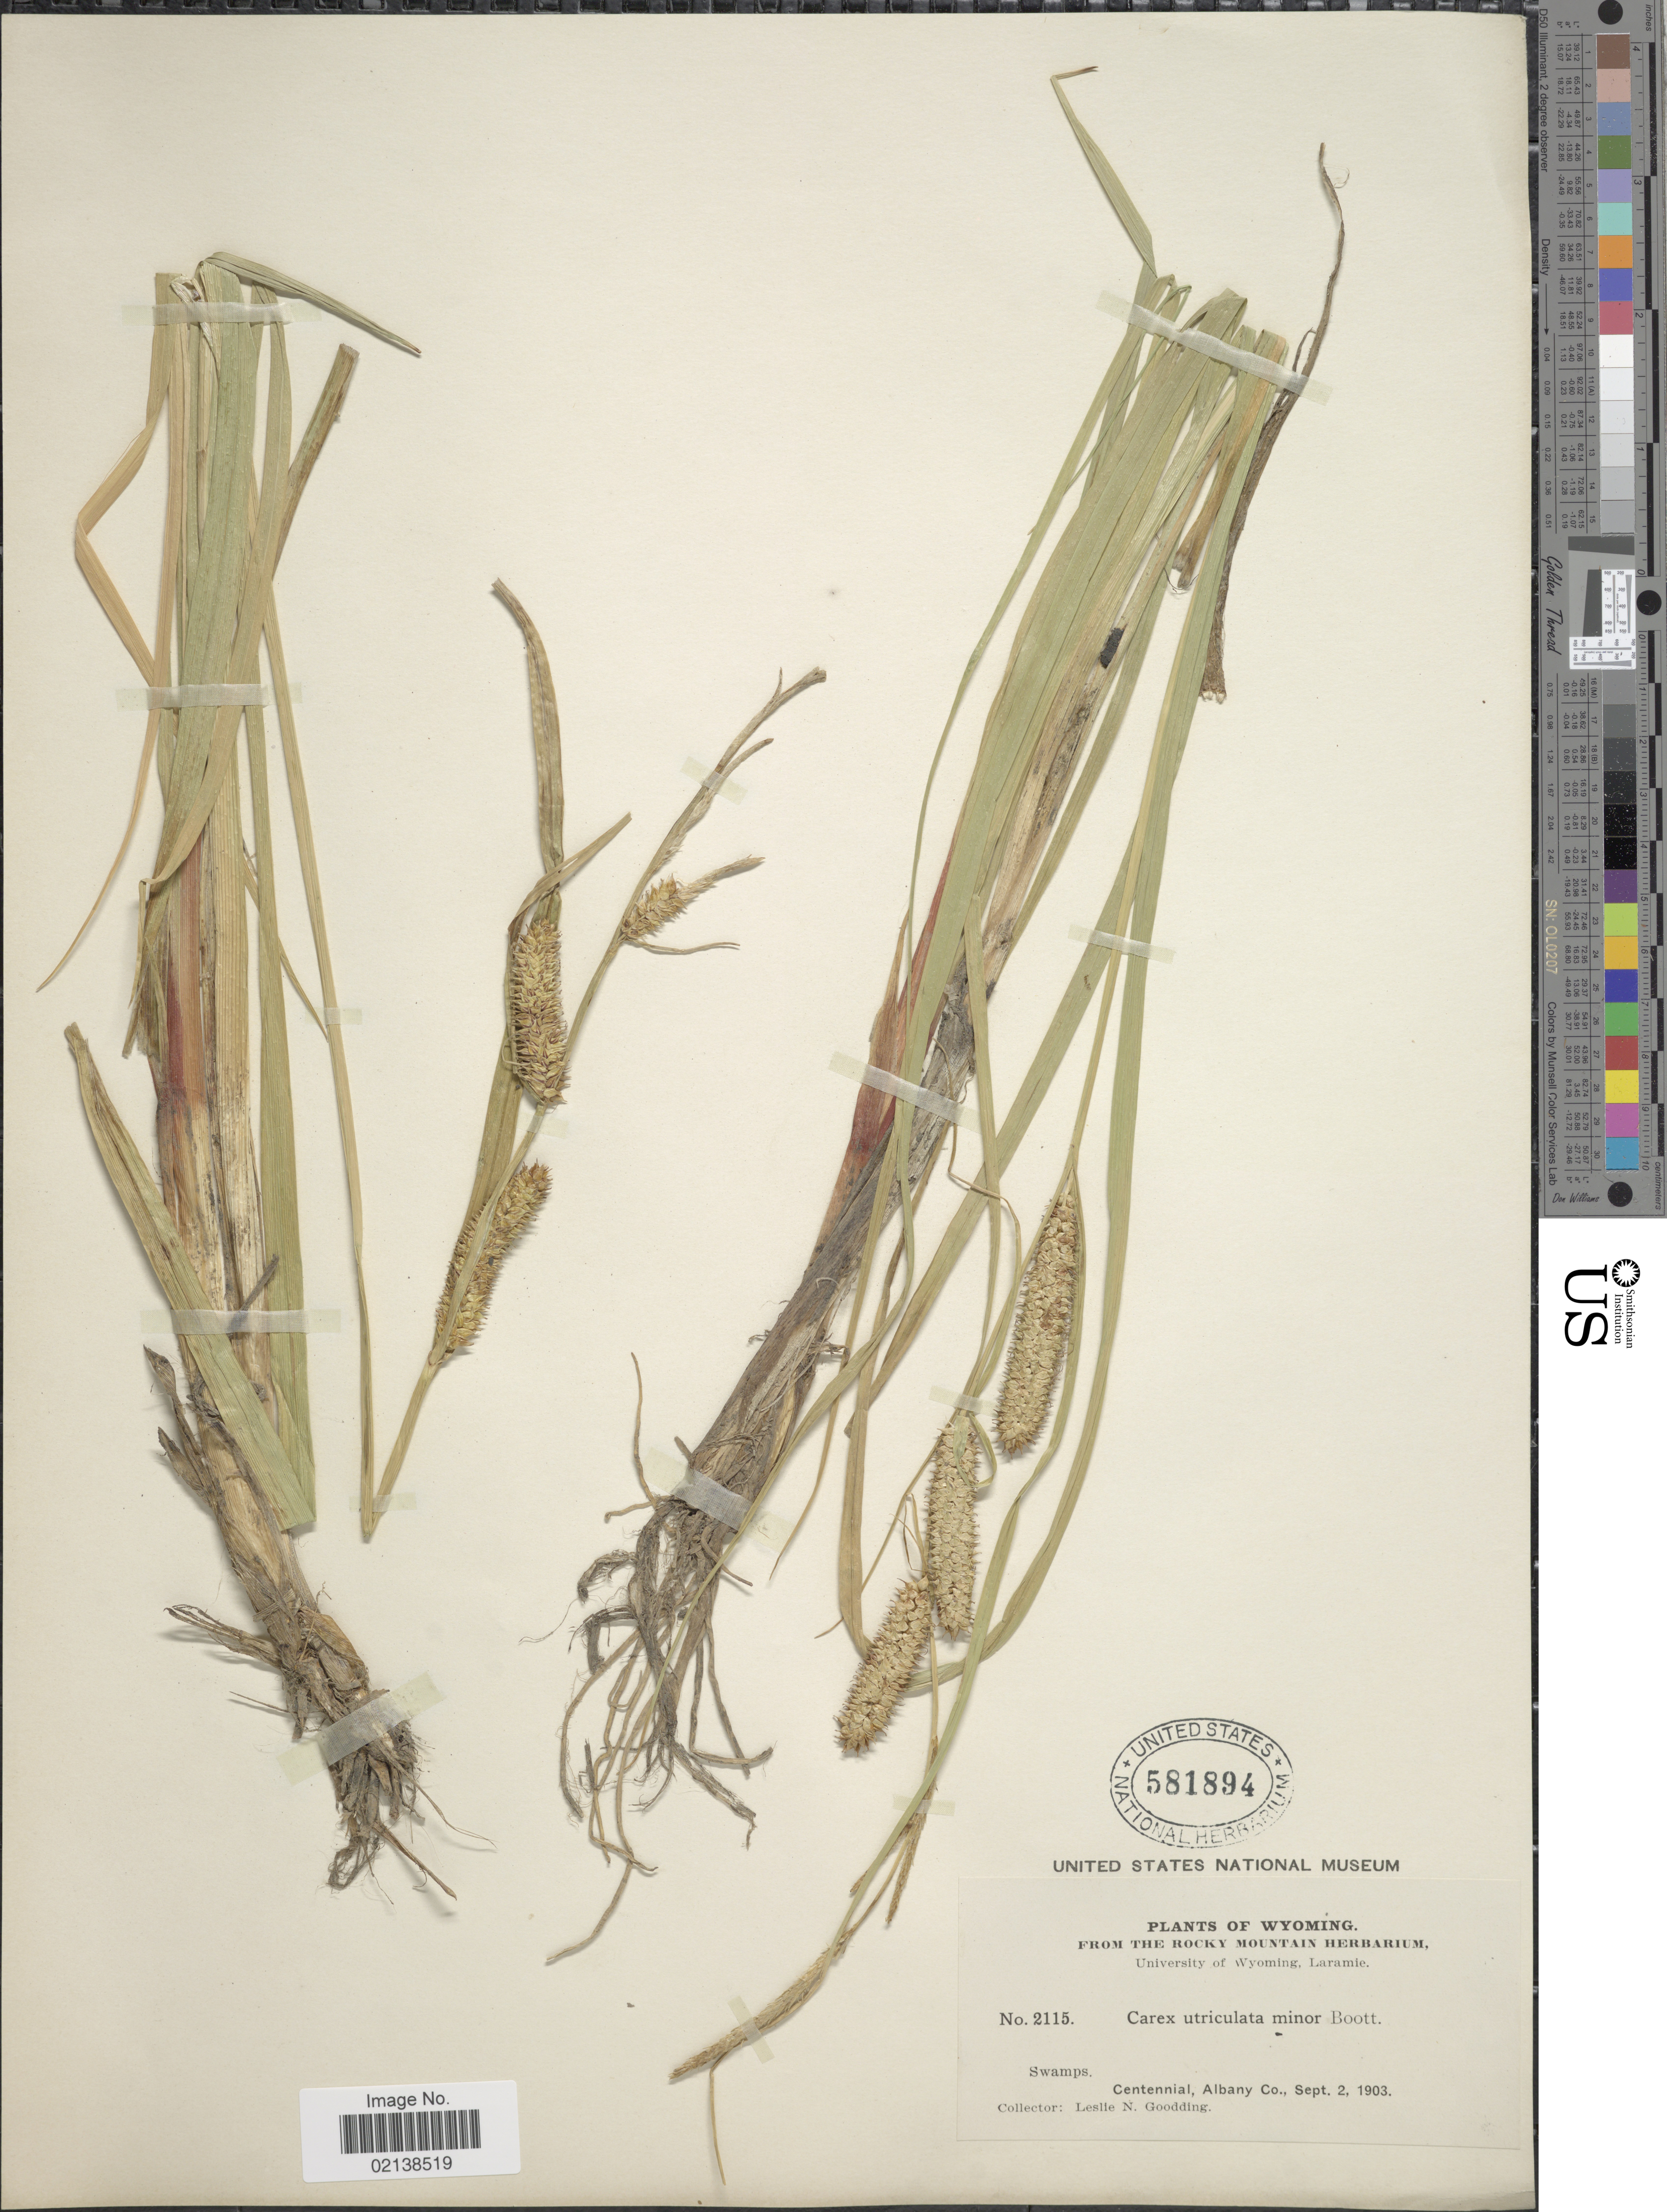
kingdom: Plantae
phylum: Tracheophyta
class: Liliopsida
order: Poales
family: Cyperaceae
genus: Carex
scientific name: Carex utriculata var. minor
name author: Boott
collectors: L. N. Goodding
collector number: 2115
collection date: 1903-09-02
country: United States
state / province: Wyoming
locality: Swamps, Centennial, Albany Co.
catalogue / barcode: US 581894